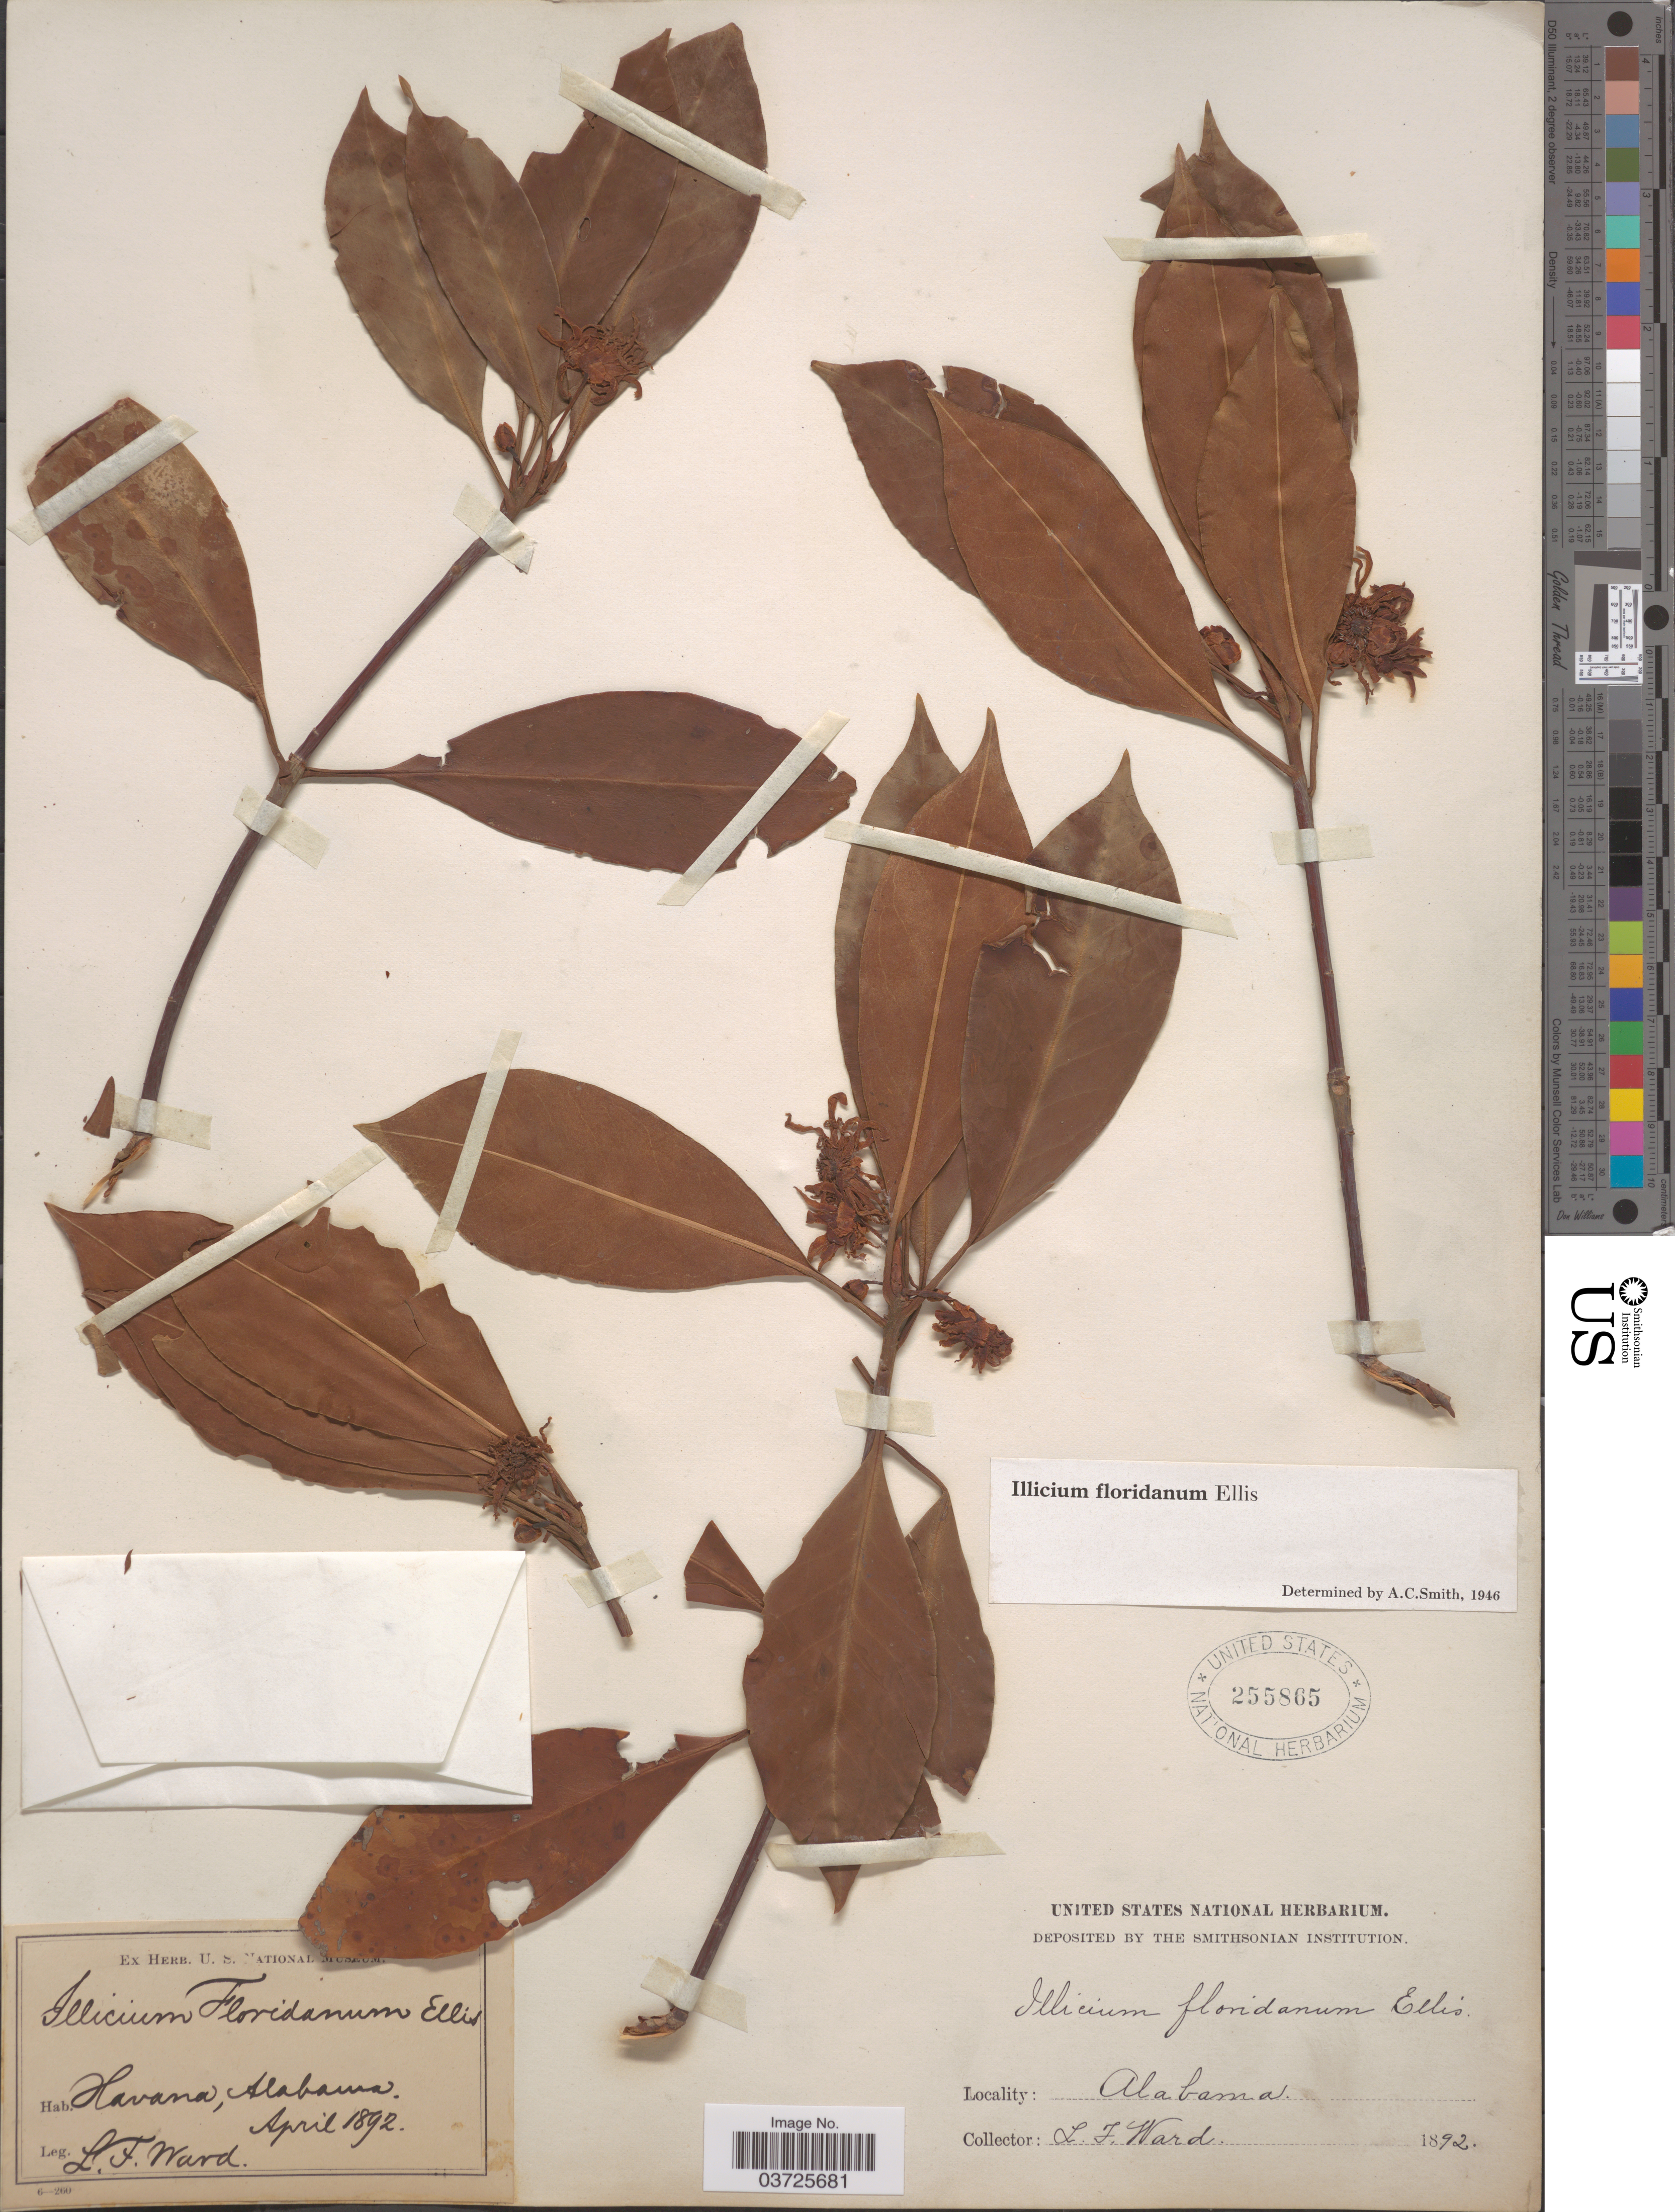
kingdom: Plantae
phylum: Tracheophyta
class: Magnoliopsida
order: Austrobaileyales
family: Schisandraceae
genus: Illicium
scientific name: Illicium floridanum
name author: J. Ellis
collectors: L. Ward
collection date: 1892-04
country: United States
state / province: Alabama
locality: Havana.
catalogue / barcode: US 255865